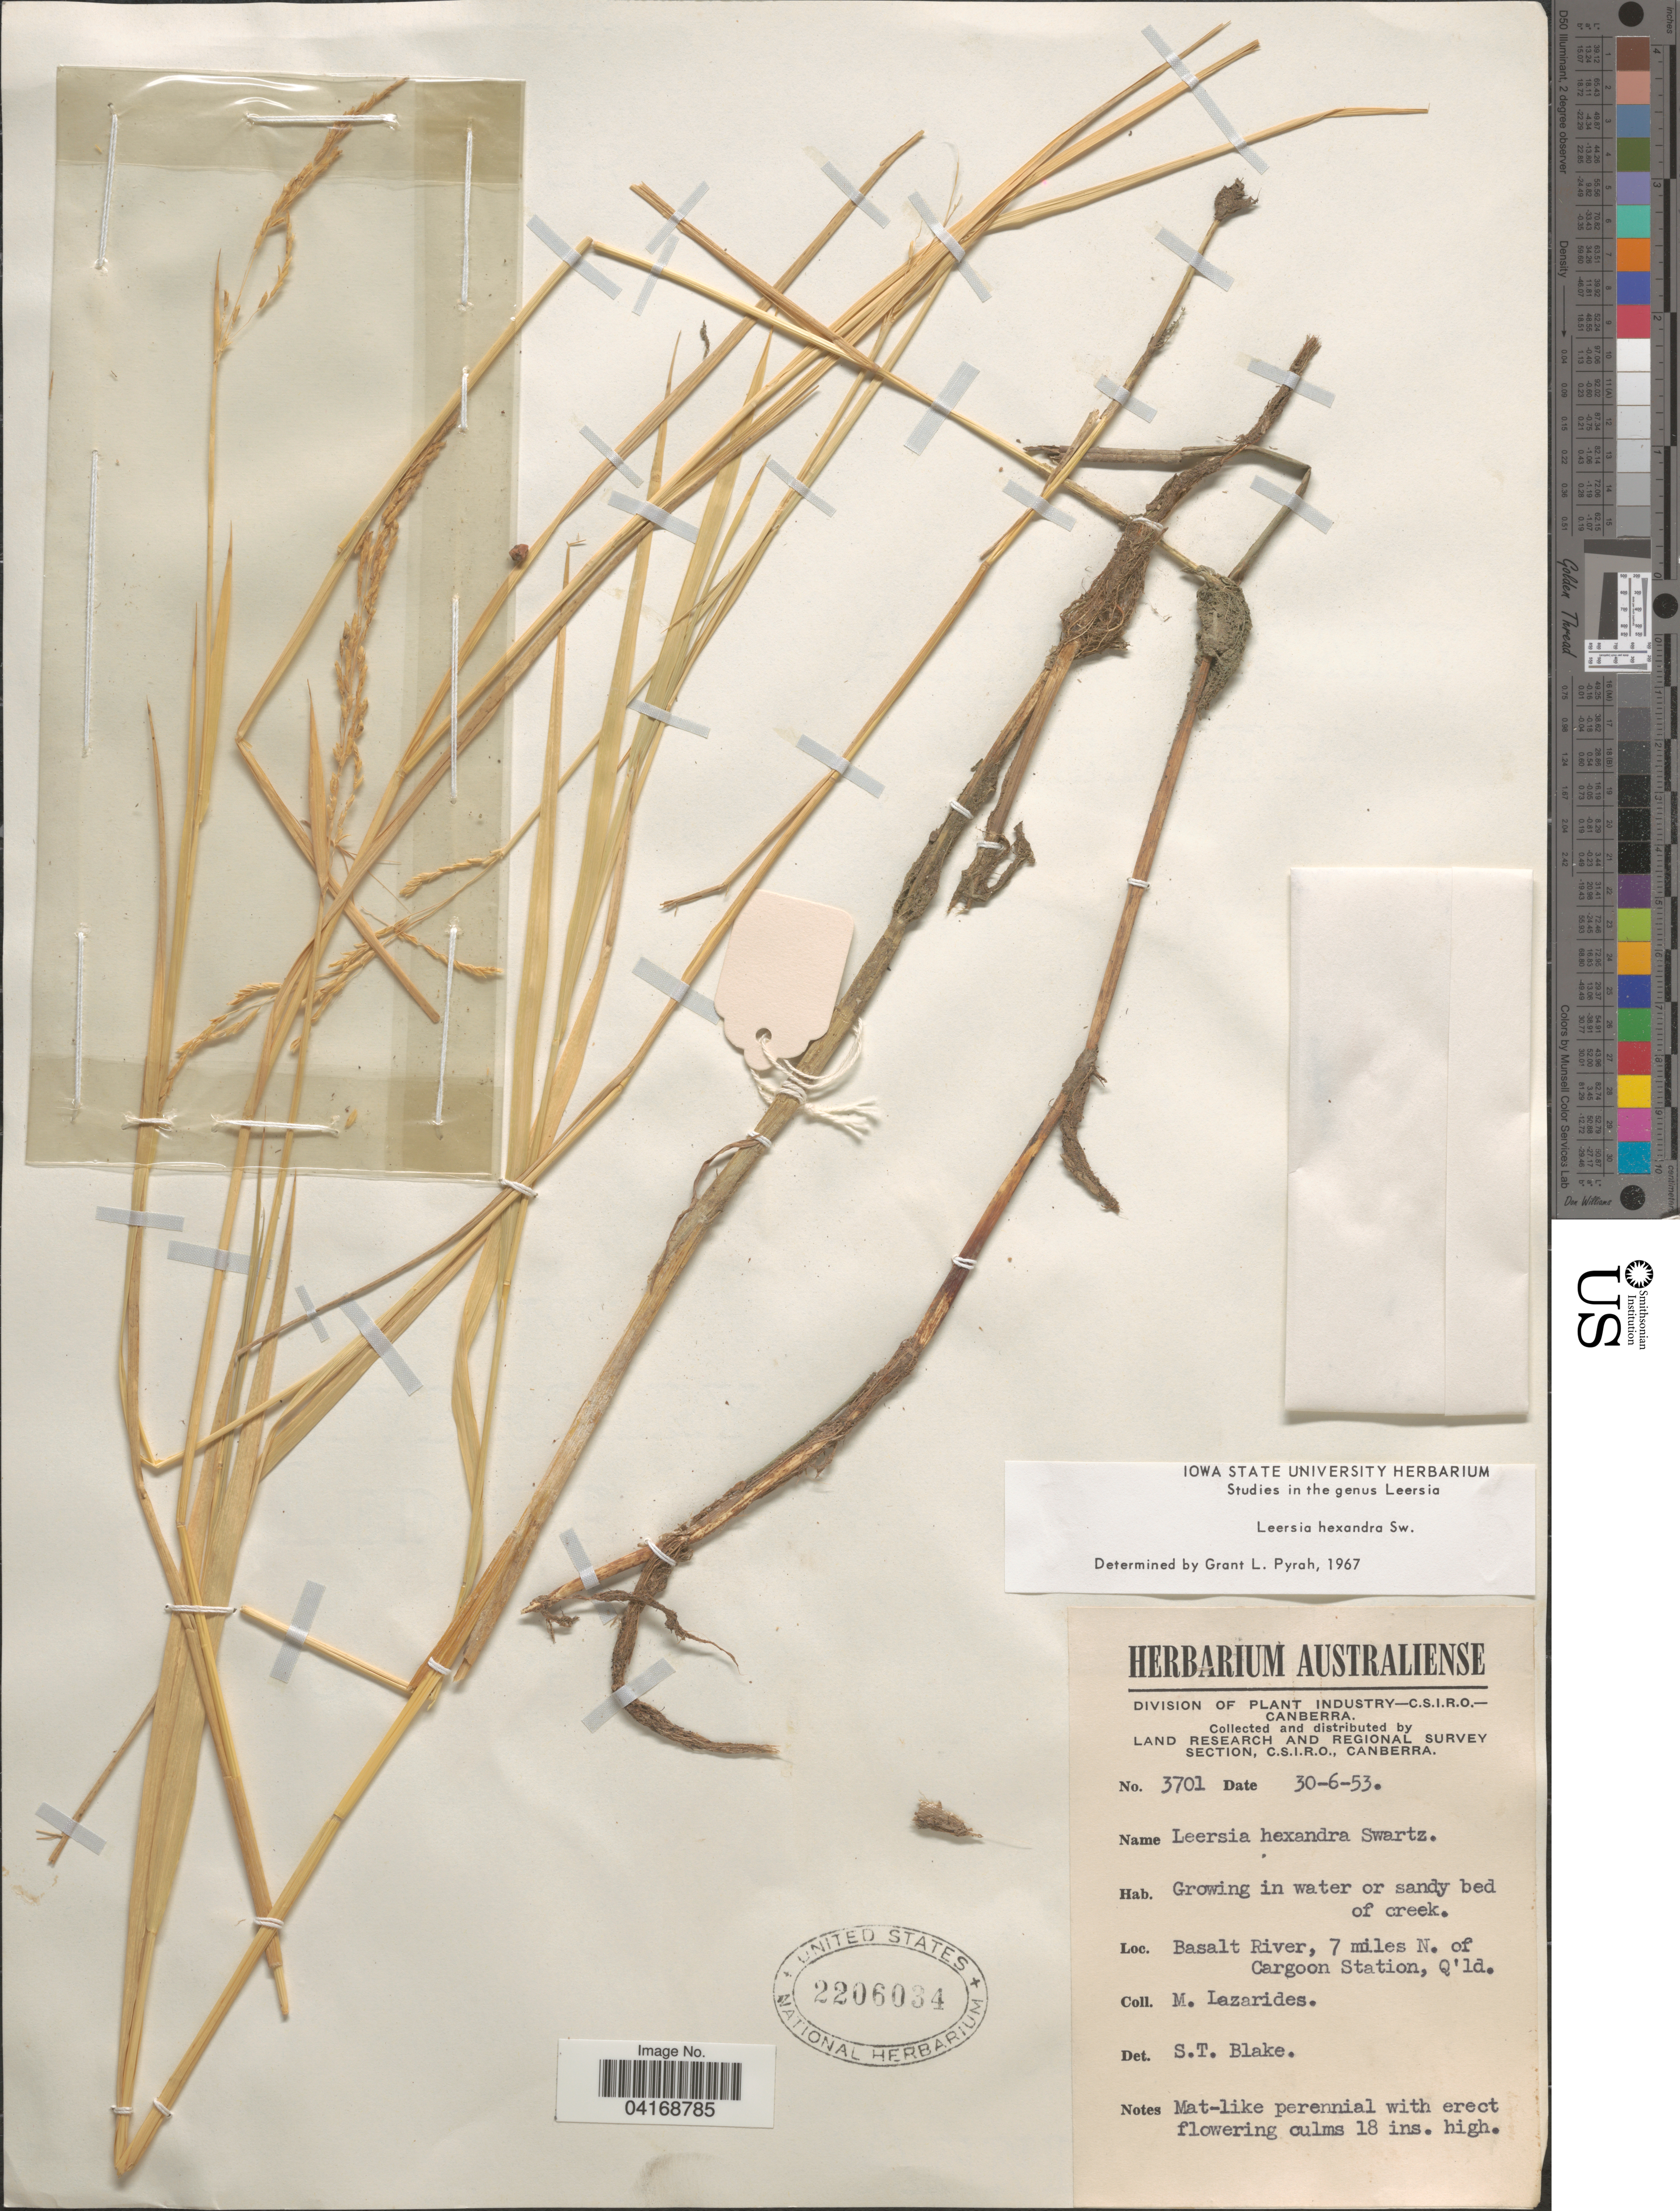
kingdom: Plantae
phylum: Tracheophyta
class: Liliopsida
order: Poales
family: Poaceae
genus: Leersia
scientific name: Leersia hexandra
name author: Sw.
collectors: M. Lazarides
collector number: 3701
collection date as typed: Transcribed d/m/y: 30/6/53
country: Australia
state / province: Queensland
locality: Land Research and Regional Survey. Basalt River, 7 miles N. of Cargoon Station.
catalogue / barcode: US 2206034